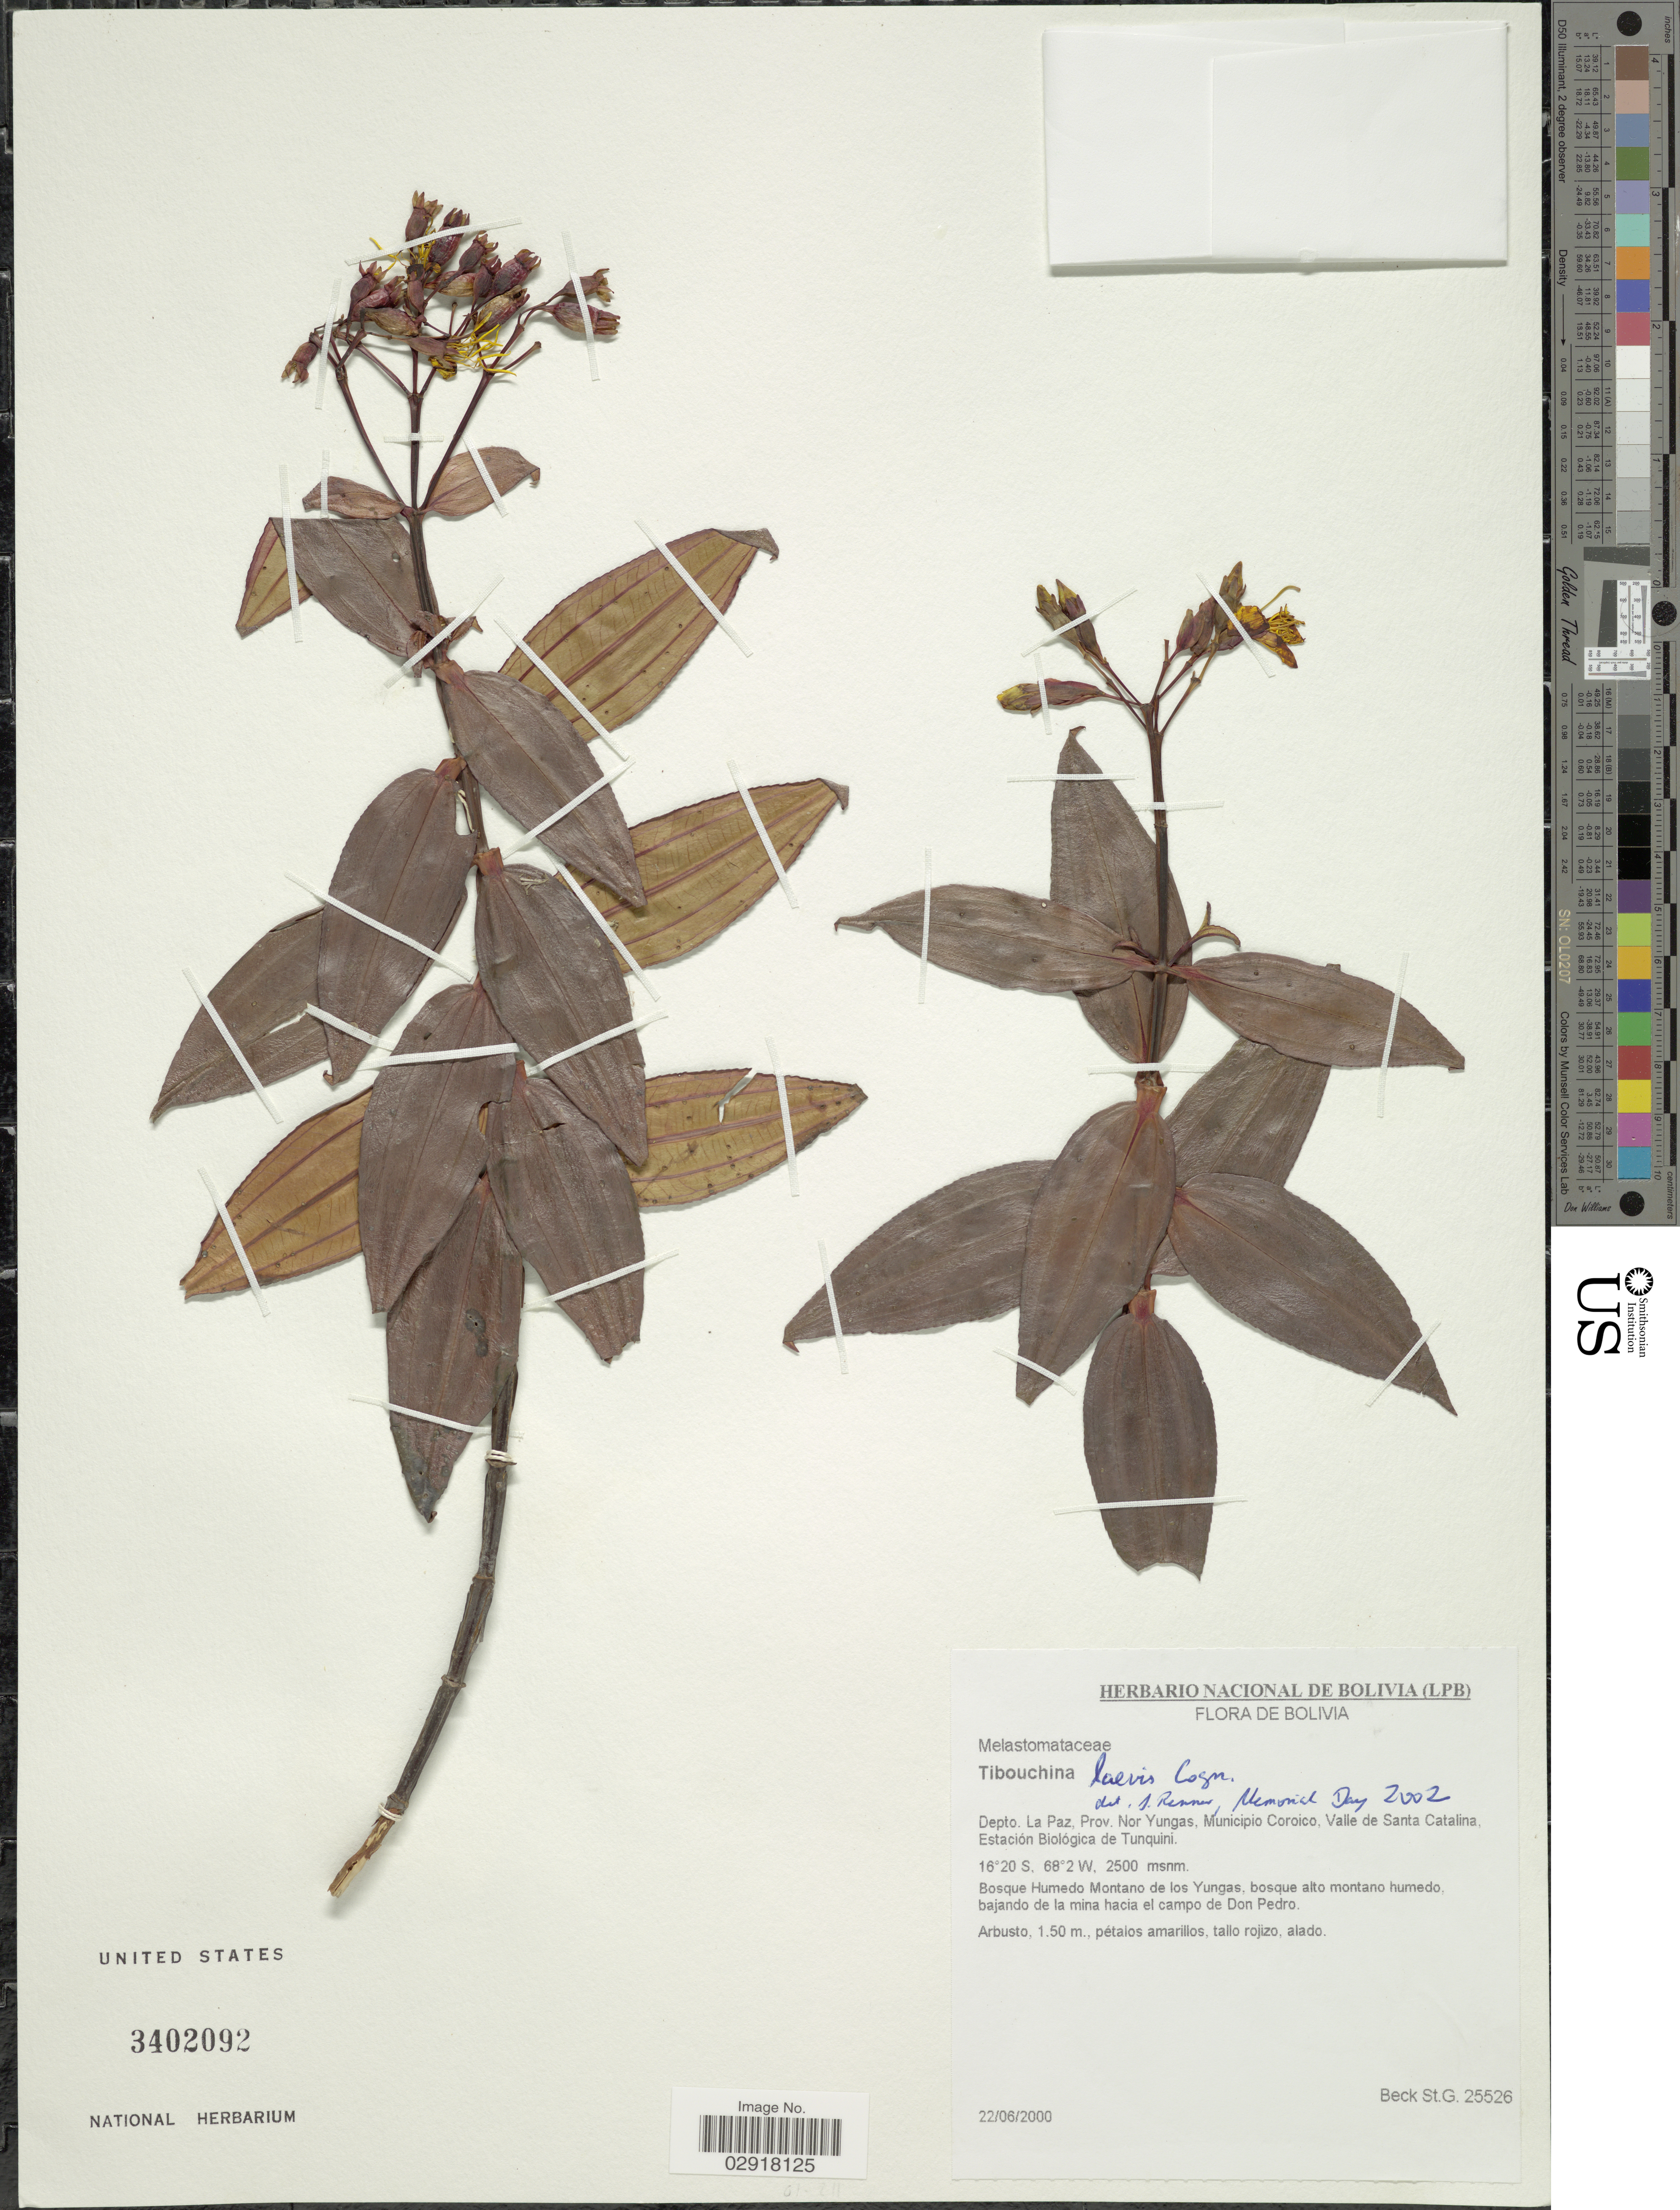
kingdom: Plantae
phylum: Tracheophyta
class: Magnoliopsida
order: Myrtales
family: Melastomataceae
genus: Chaetogastra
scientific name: Chaetogastra laevis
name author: (Cogn.) P.J.F. Guim. & Michelang.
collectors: S. G. Beck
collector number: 25526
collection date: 2000-06-22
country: Bolivia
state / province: La Paz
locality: Depto. La Paz. Nor Yungas, Municipio Coroico, Valle de Santa Catalina, Estación Biológica de Tunquini. Bosque Humedo Montano de los Yungas, bajando de la mina hacia el campo de Don Pedro.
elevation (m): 2500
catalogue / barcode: US 3402092